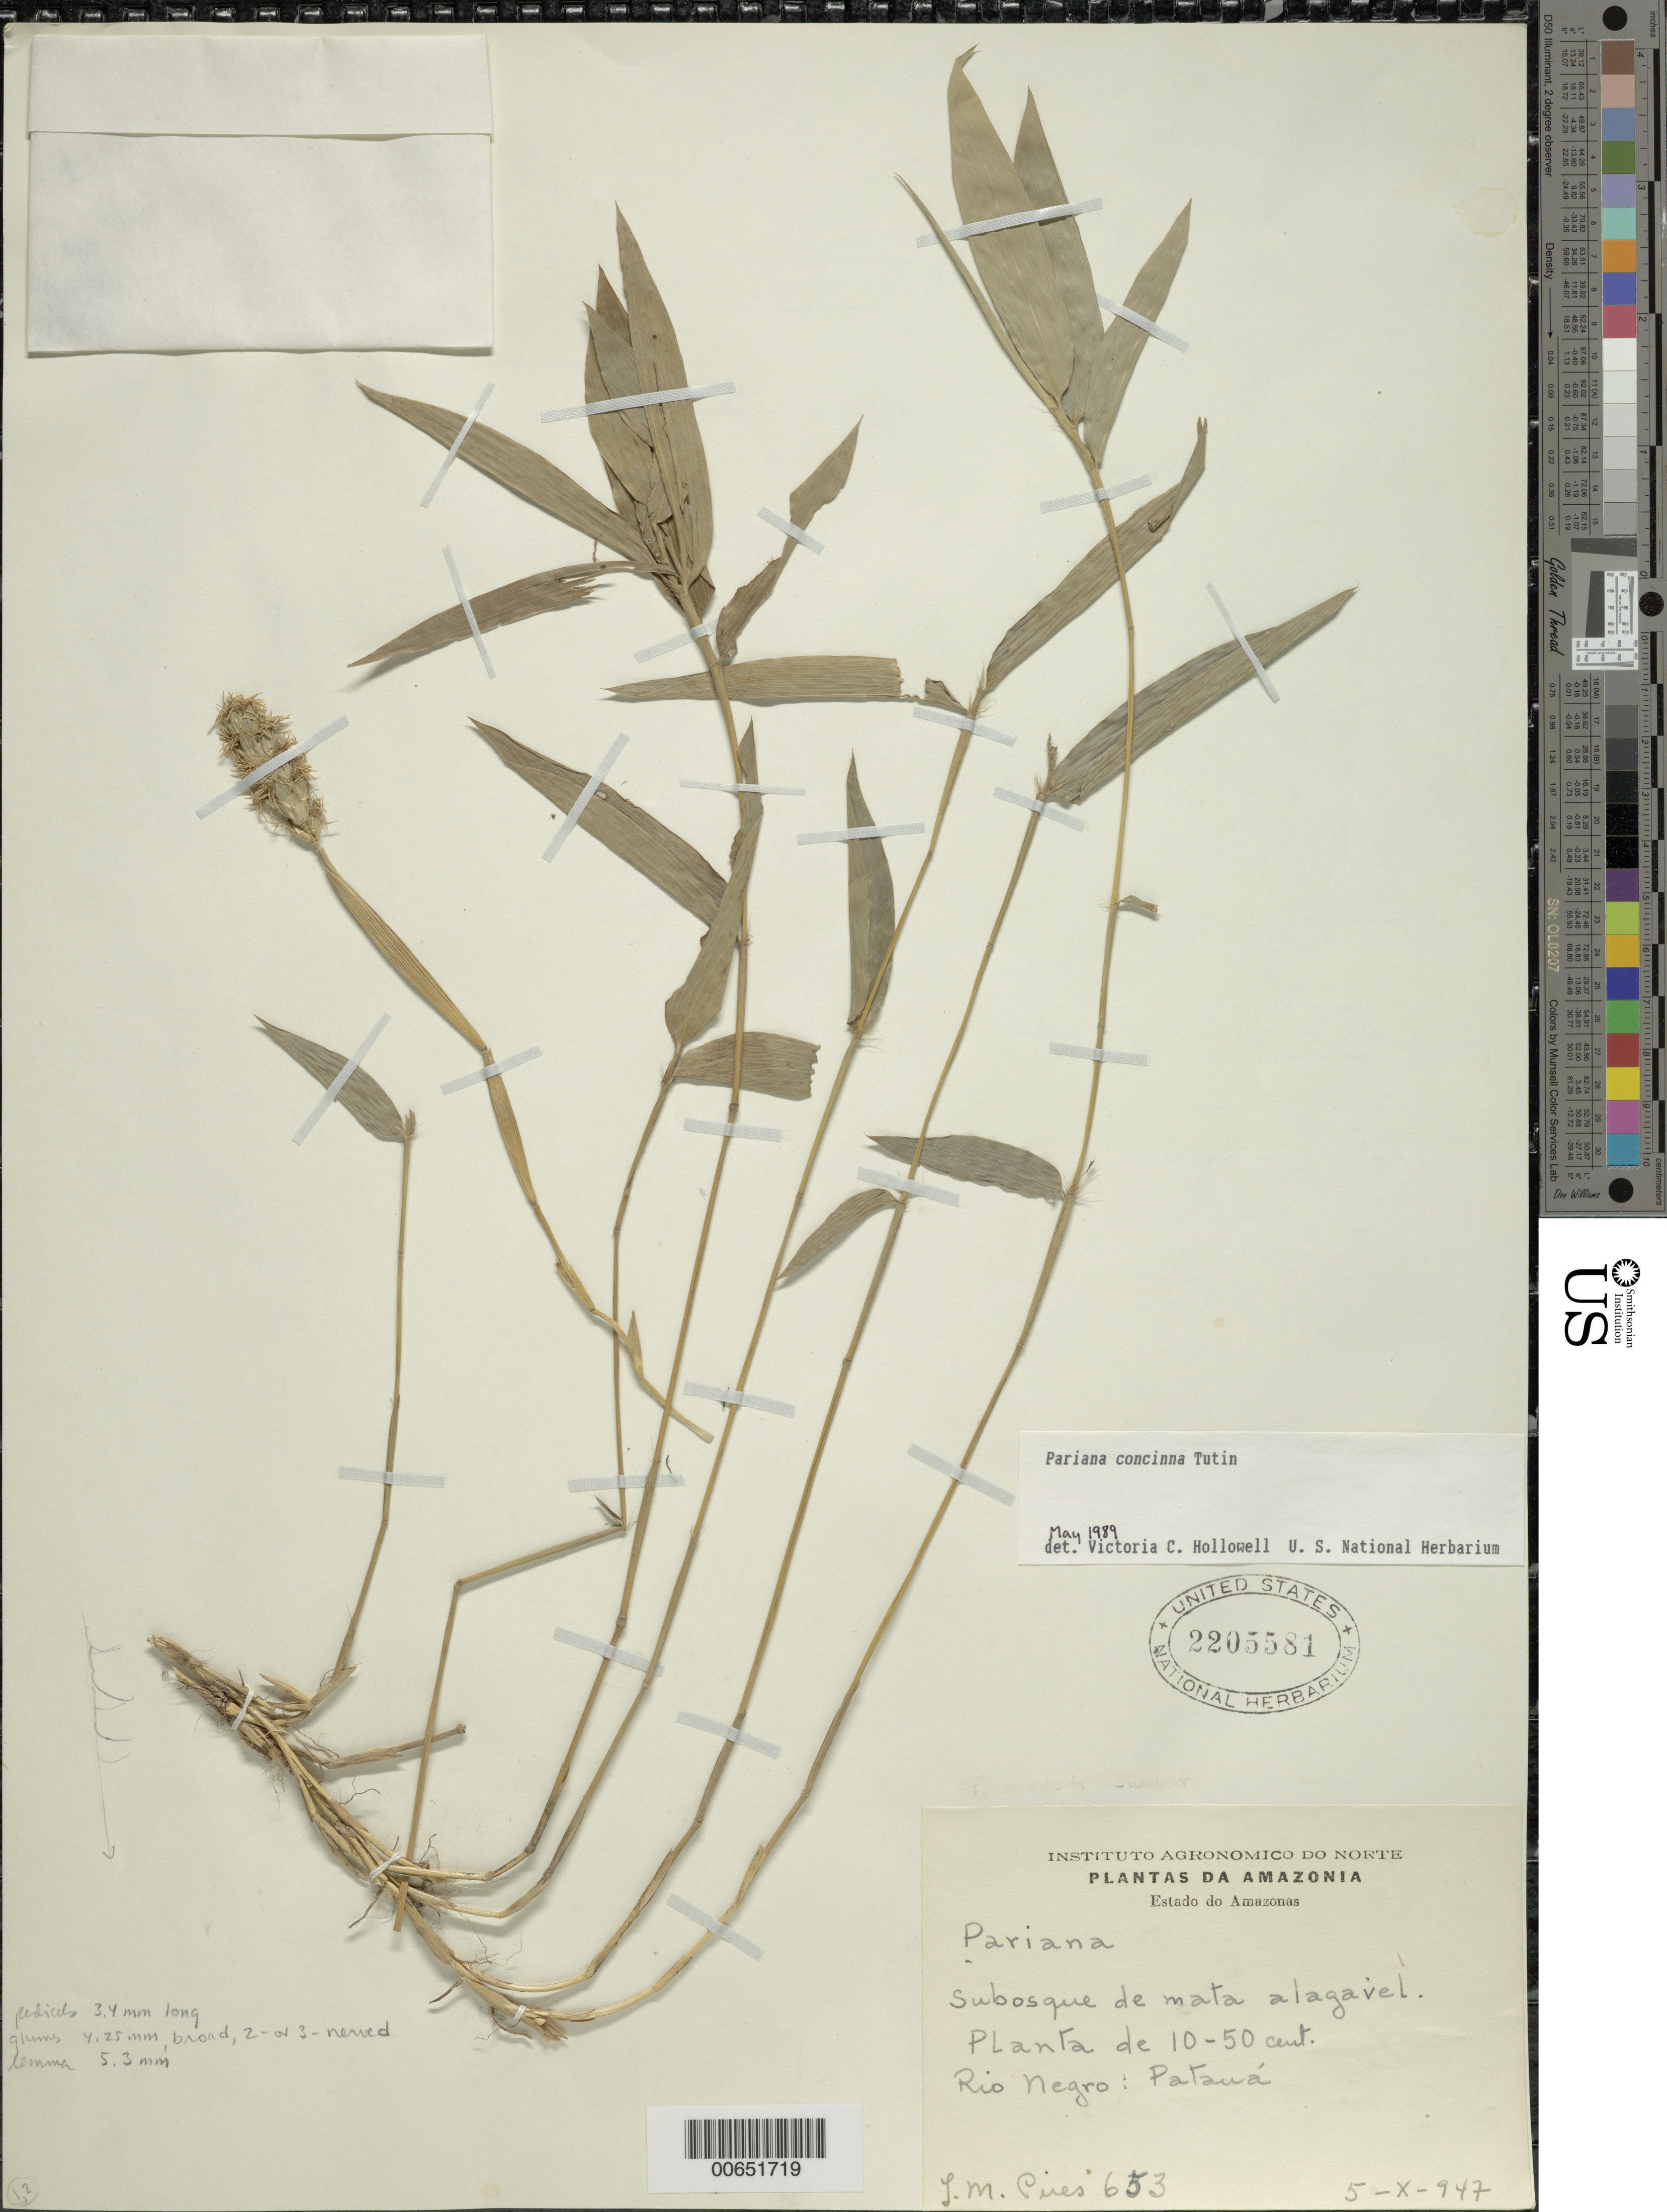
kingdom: Plantae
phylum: Tracheophyta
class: Liliopsida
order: Poales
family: Poaceae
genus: Pariana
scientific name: Pariana concinna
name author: Tutin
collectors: J. Pieres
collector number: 653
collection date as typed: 05 Oct 1947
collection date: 1947-10-05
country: Peru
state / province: Amazonas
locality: Río Negro, Patana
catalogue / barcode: US 2205581